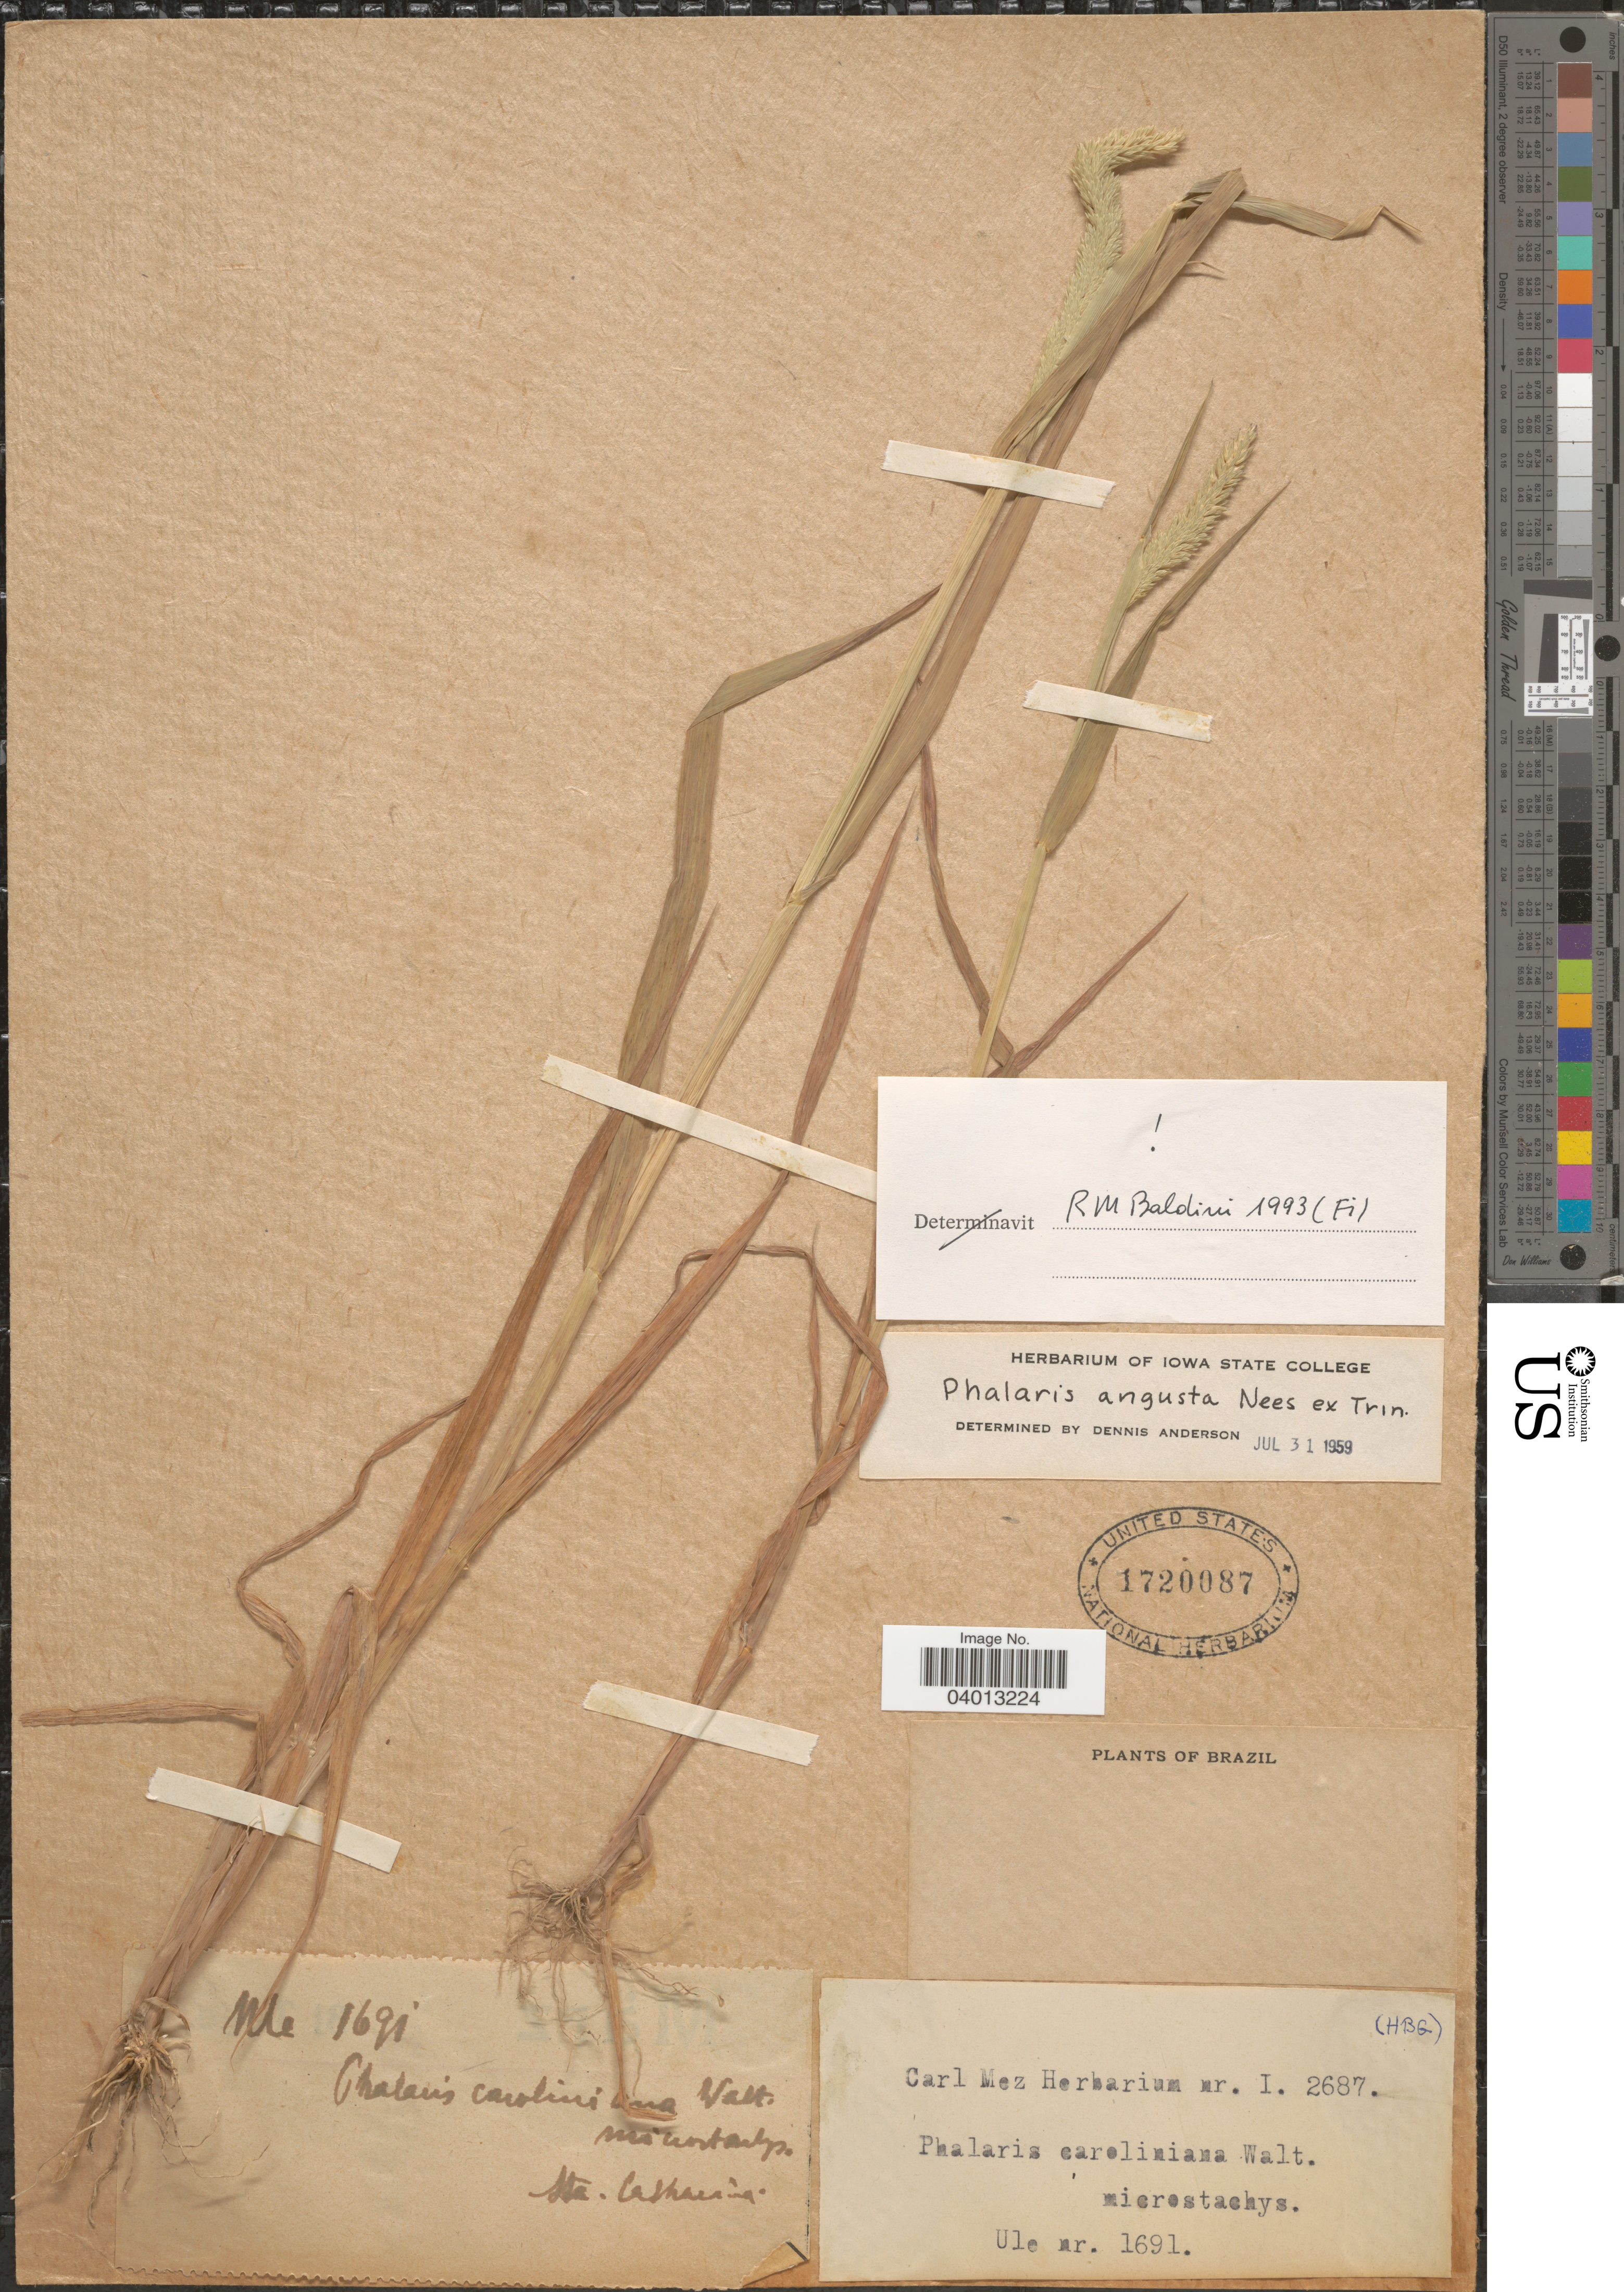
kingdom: Plantae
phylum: Tracheophyta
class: Liliopsida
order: Poales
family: Poaceae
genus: Phalaris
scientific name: Phalaris angusta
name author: Nees ex Trin.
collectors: -- Ule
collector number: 1691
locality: Sta. Catharina.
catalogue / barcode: US 1720087